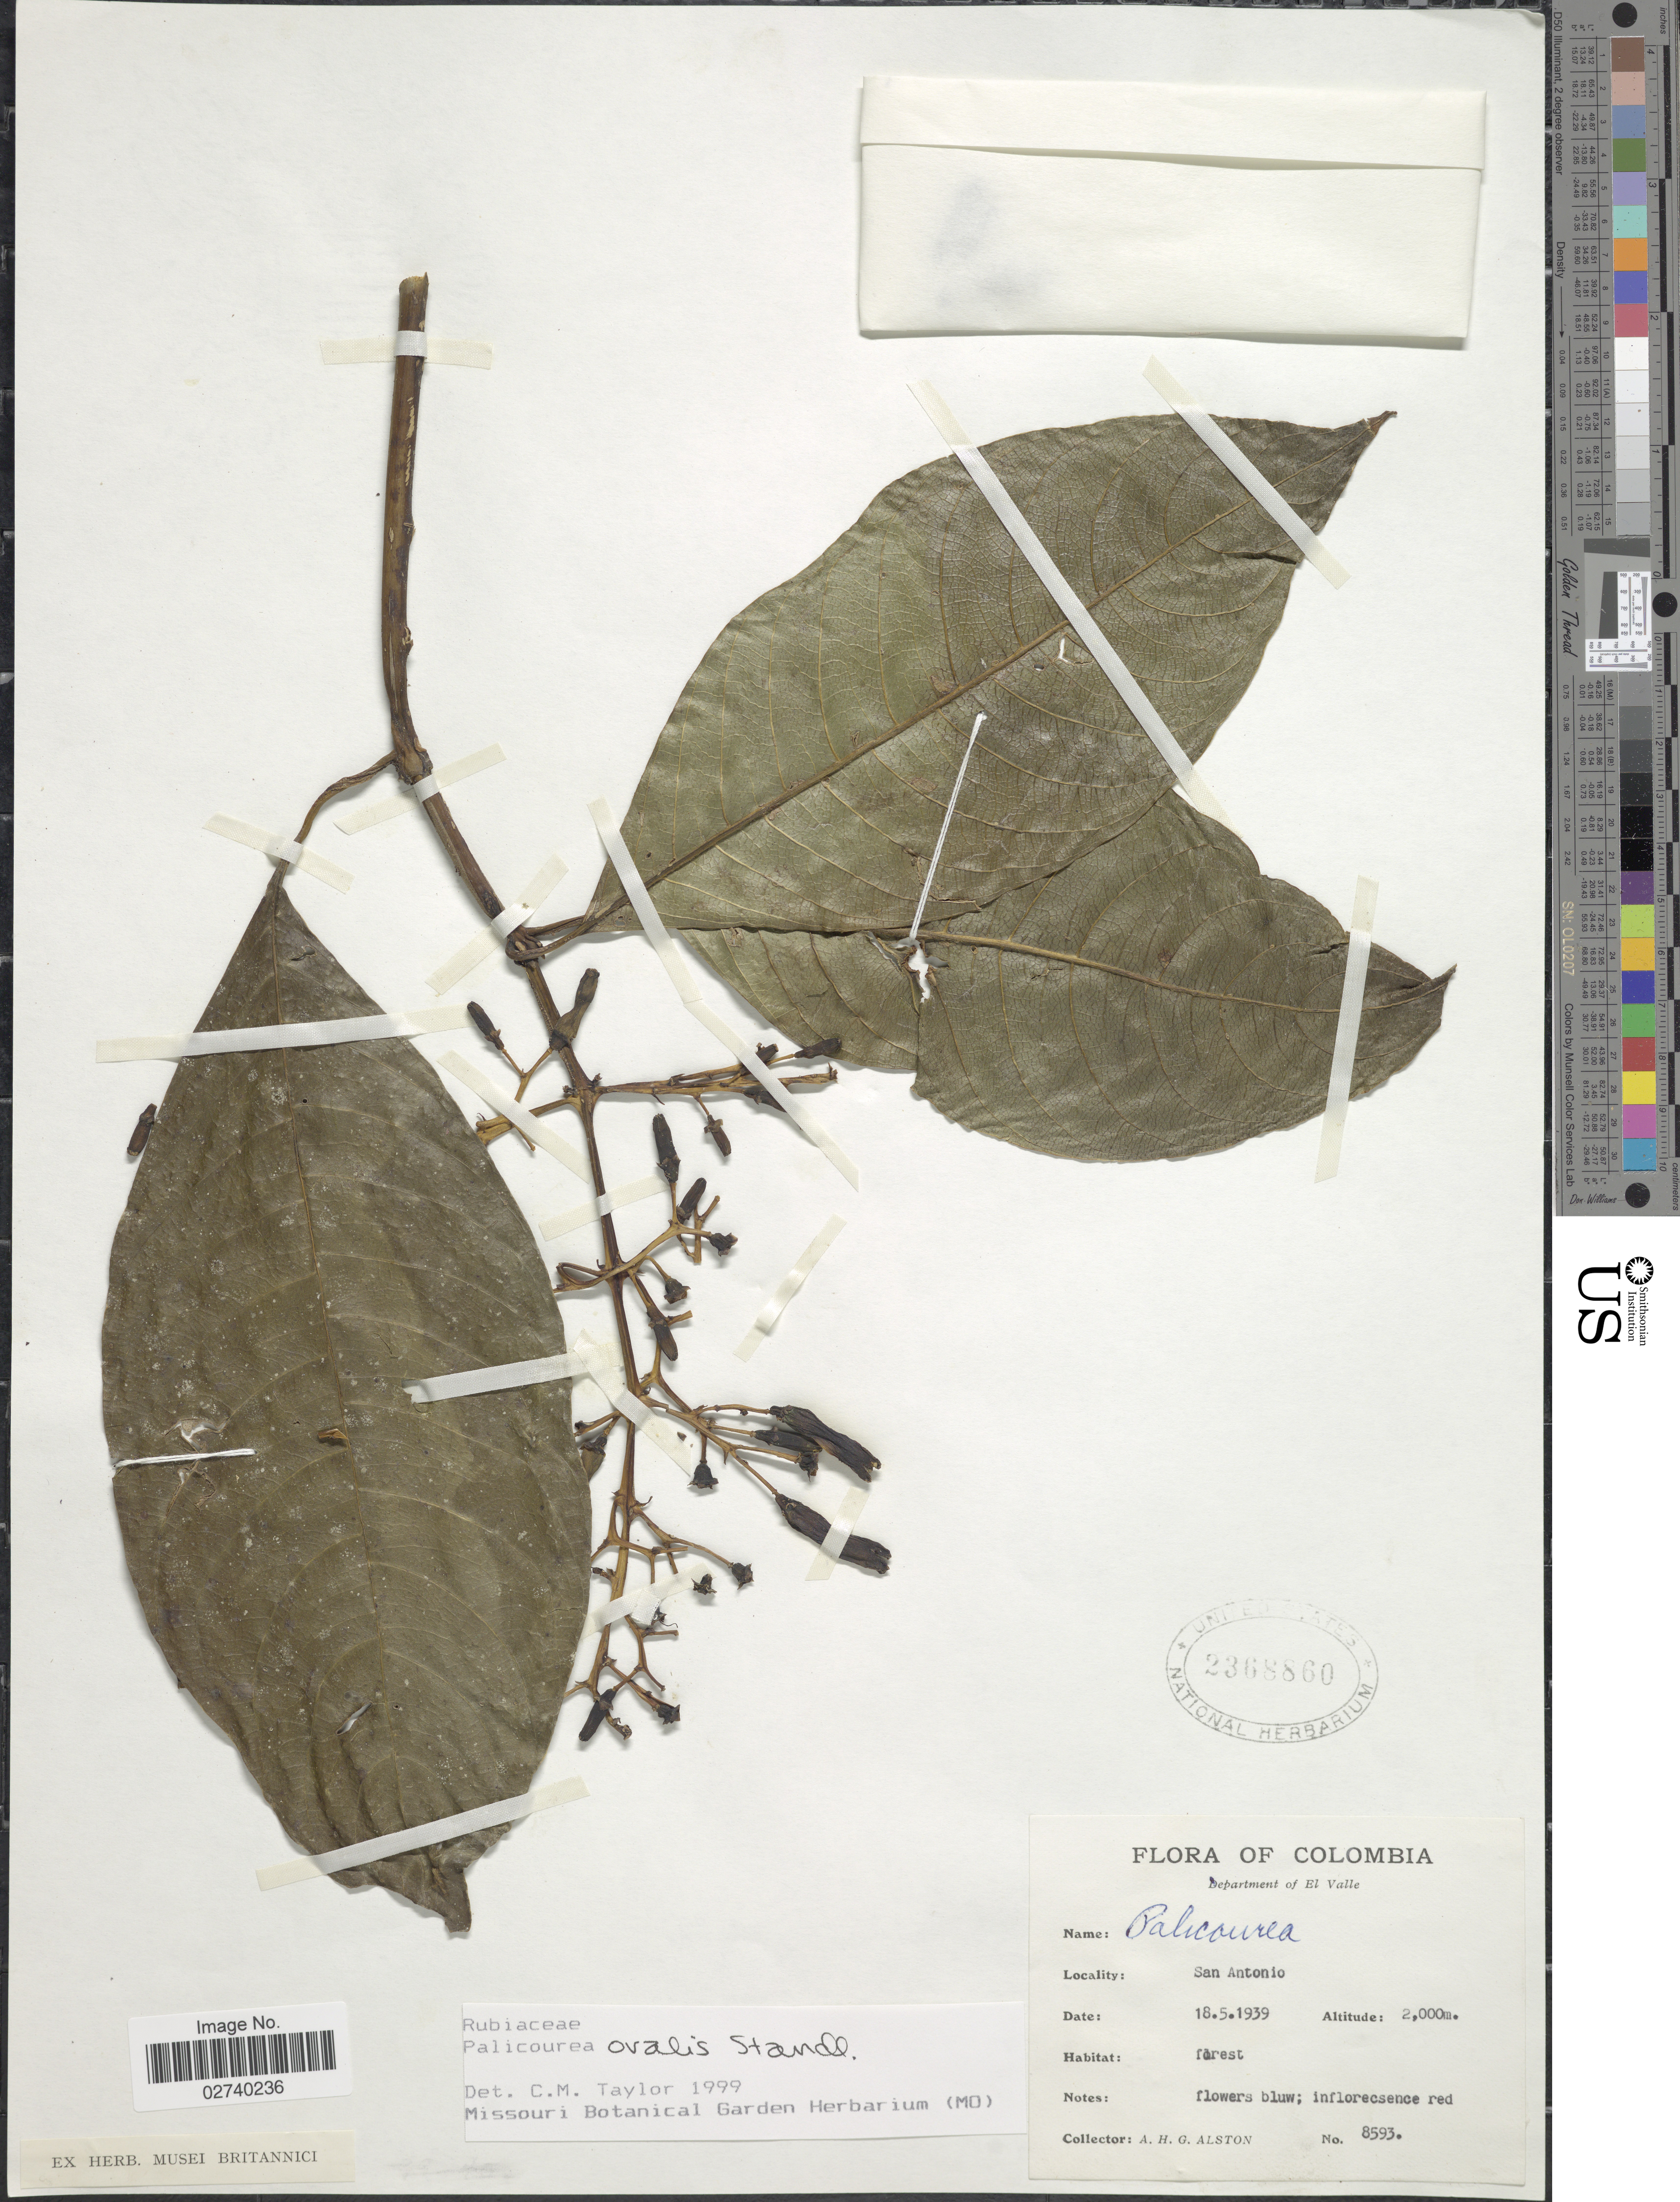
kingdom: Plantae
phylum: Tracheophyta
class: Magnoliopsida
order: Gentianales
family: Rubiaceae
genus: Palicourea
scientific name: Palicourea ovalis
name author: Standl.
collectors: A. H. Alston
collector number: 8593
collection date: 1939-05-18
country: Colombia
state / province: Valle del Cauca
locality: Department of El Valle, San Antonio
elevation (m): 2000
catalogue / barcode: US 2368860